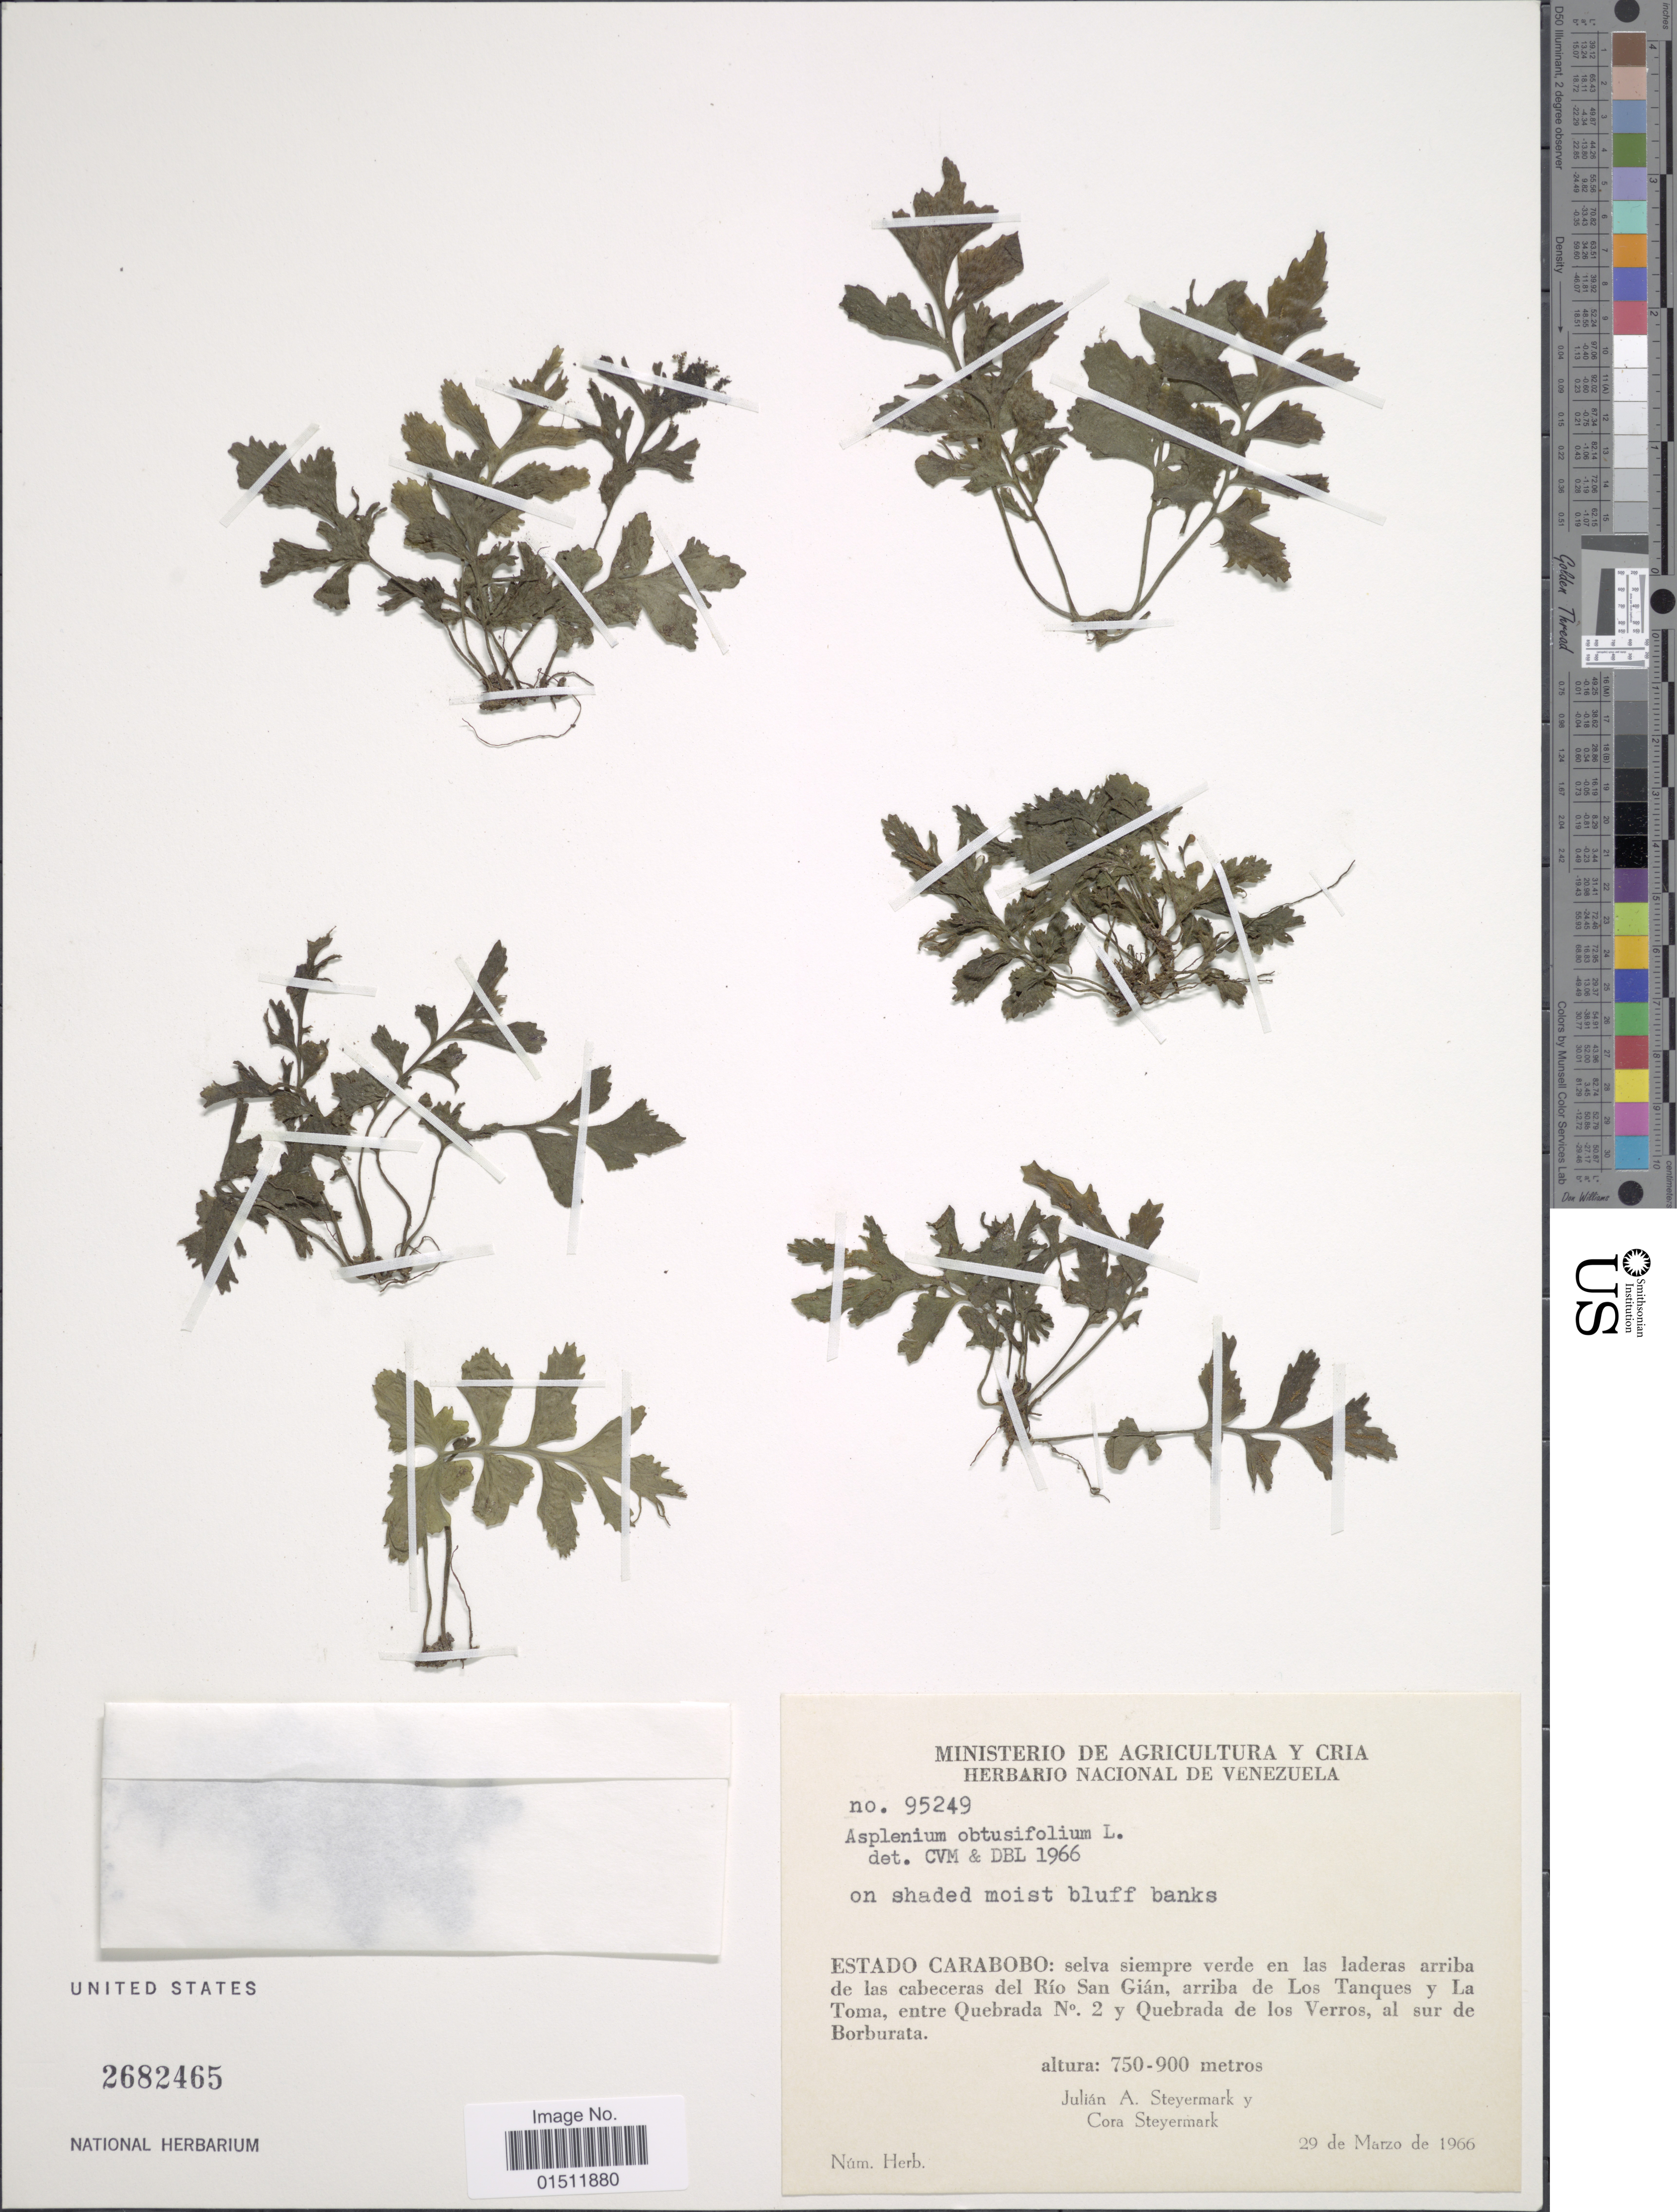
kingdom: Plantae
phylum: Tracheophyta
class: Polypodiopsida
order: Polypodiales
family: Aspleniaceae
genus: Asplenium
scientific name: Asplenium obtusifolium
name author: L.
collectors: J. Steyermark & C. Steyermark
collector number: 95249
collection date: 1966-03-29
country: Venezuela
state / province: Carabobo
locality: Estado Carabobo:selva siempre verde en las laderas arriba de las cabeceras del Rio San Gian, arriba de Los Tanques y La Toma, entre Quebrada. No. 2 y Quebrada de los Verros, al sur de Borburata.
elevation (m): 750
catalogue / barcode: US 2682465